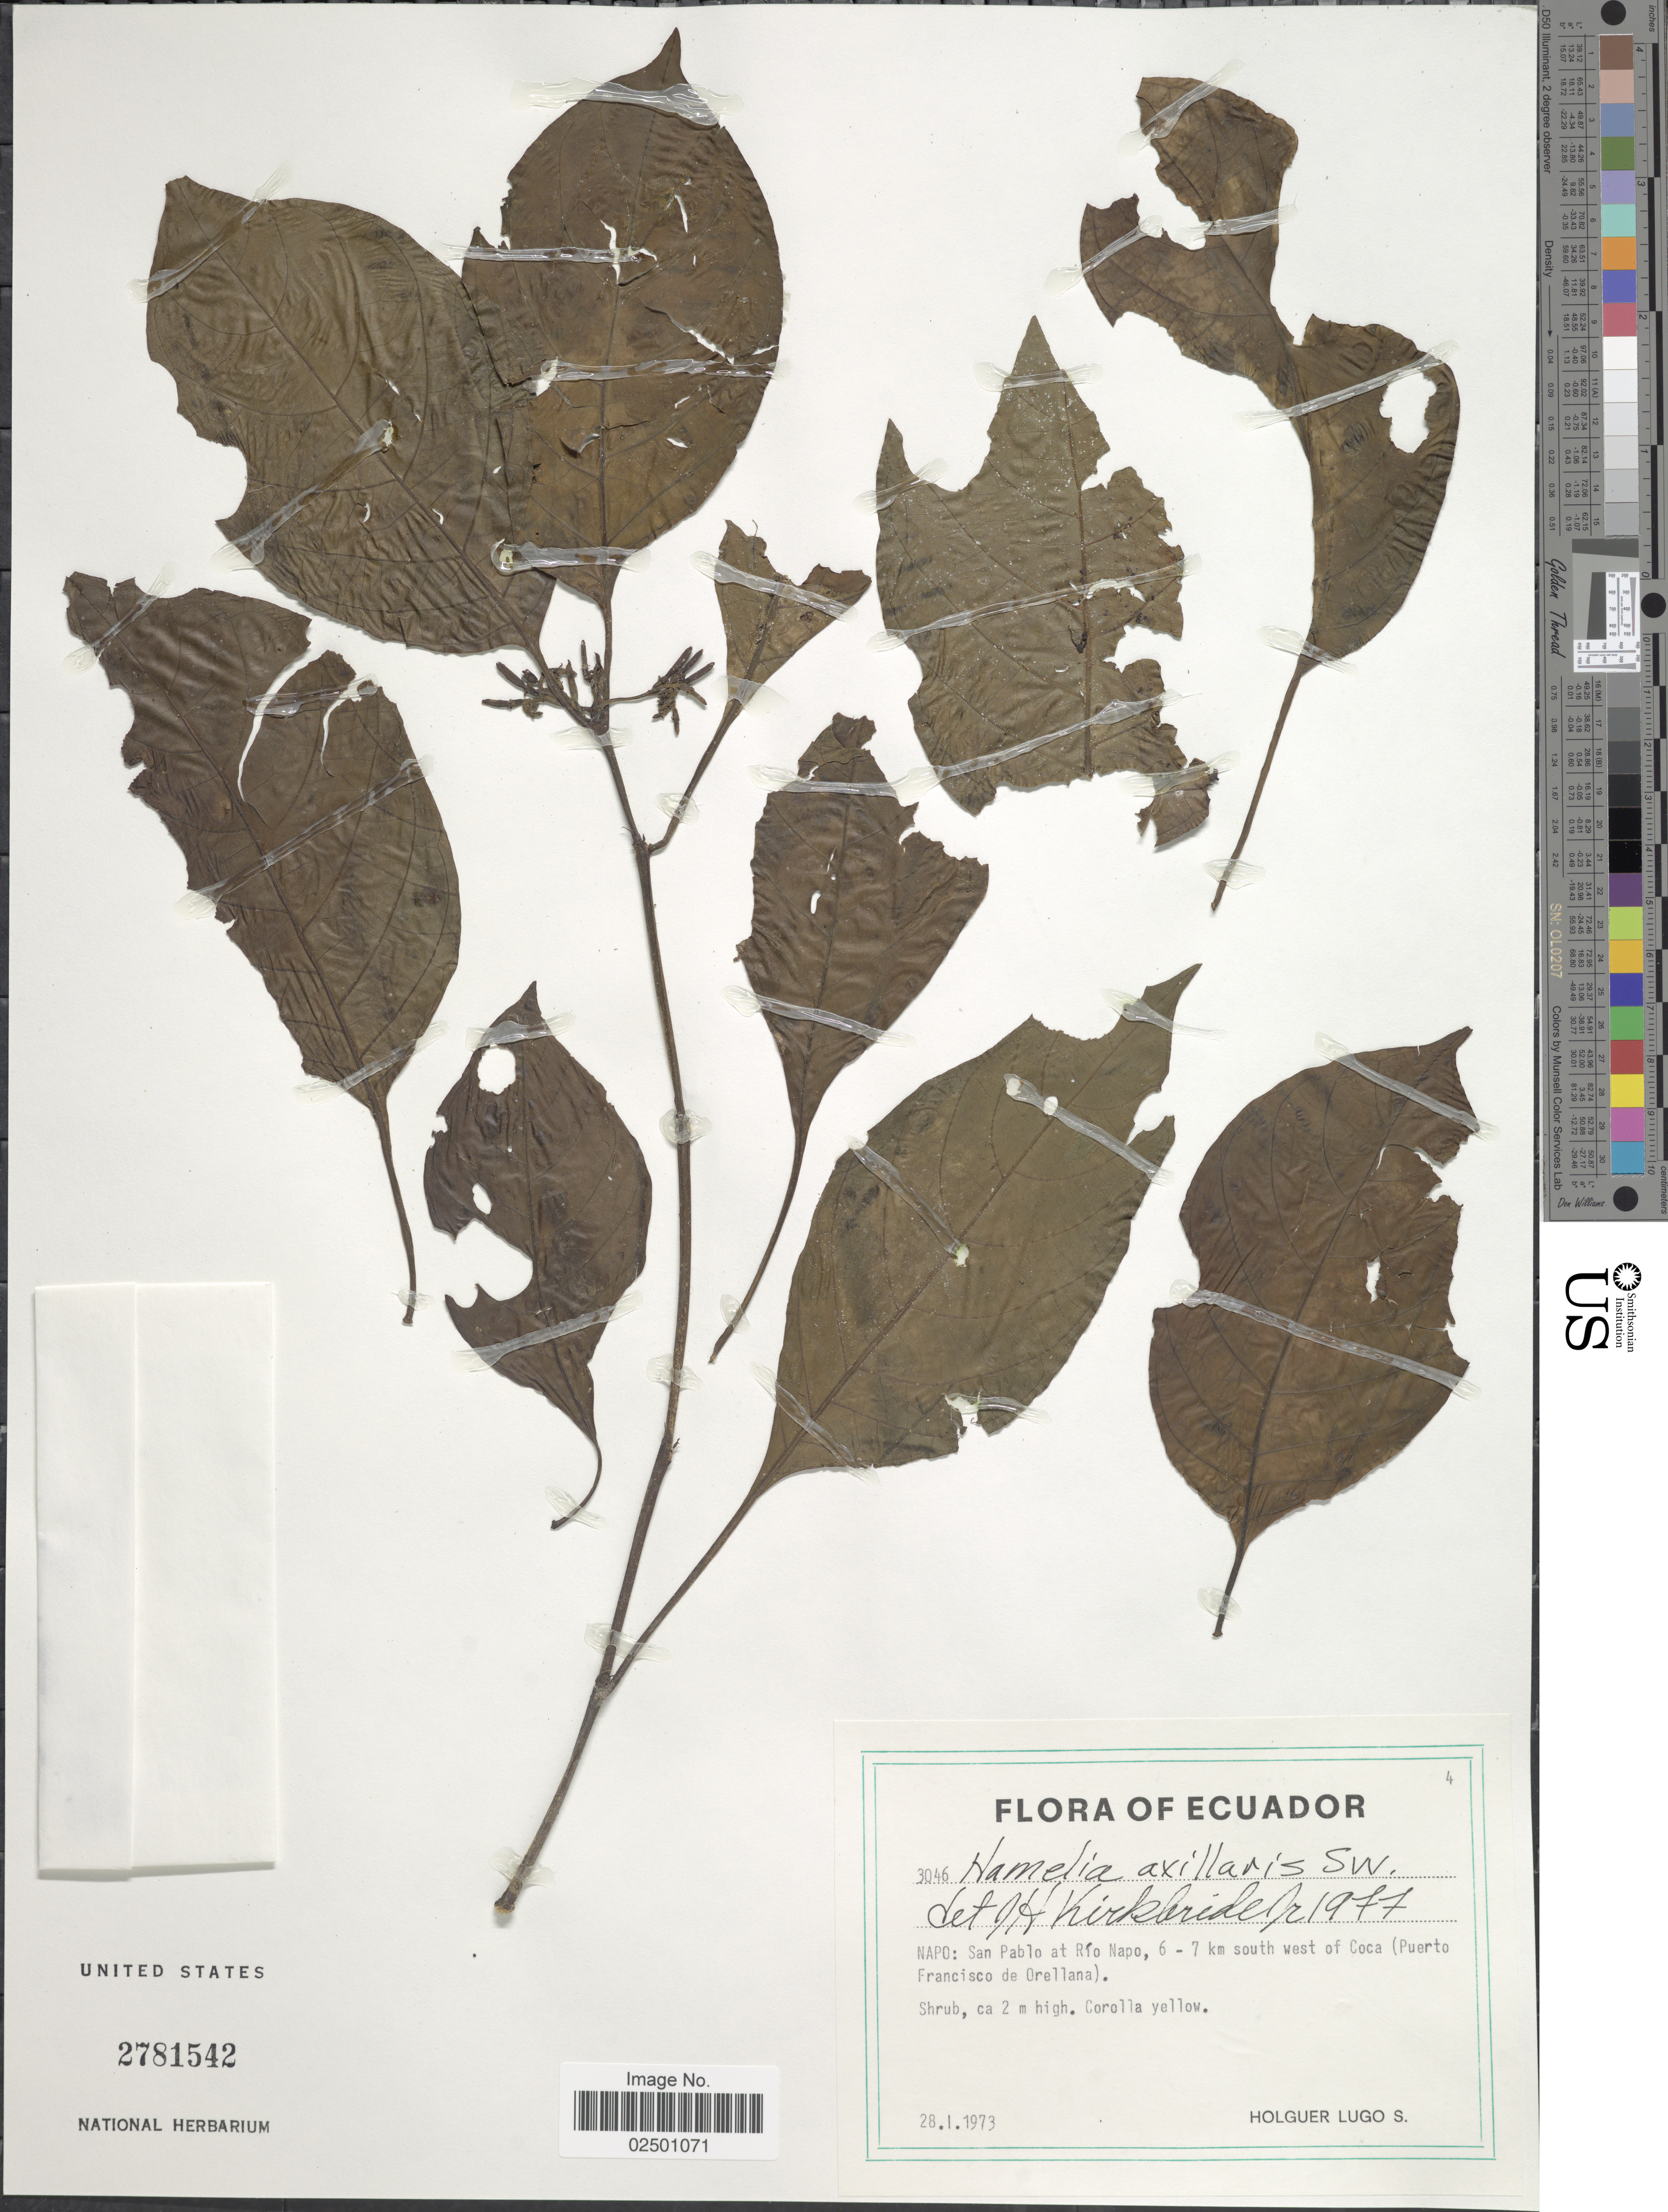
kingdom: Plantae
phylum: Tracheophyta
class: Magnoliopsida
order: Gentianales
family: Rubiaceae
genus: Hamelia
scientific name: Hamelia axillaris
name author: Sw.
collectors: H. Lugo S.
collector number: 3046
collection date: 1973-01-28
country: Ecuador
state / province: Napo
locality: Napo: San Pablo at Rio Napo, 6-7 km south west of Coca (Puerto Francisco de Orellana)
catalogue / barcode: US 2781542